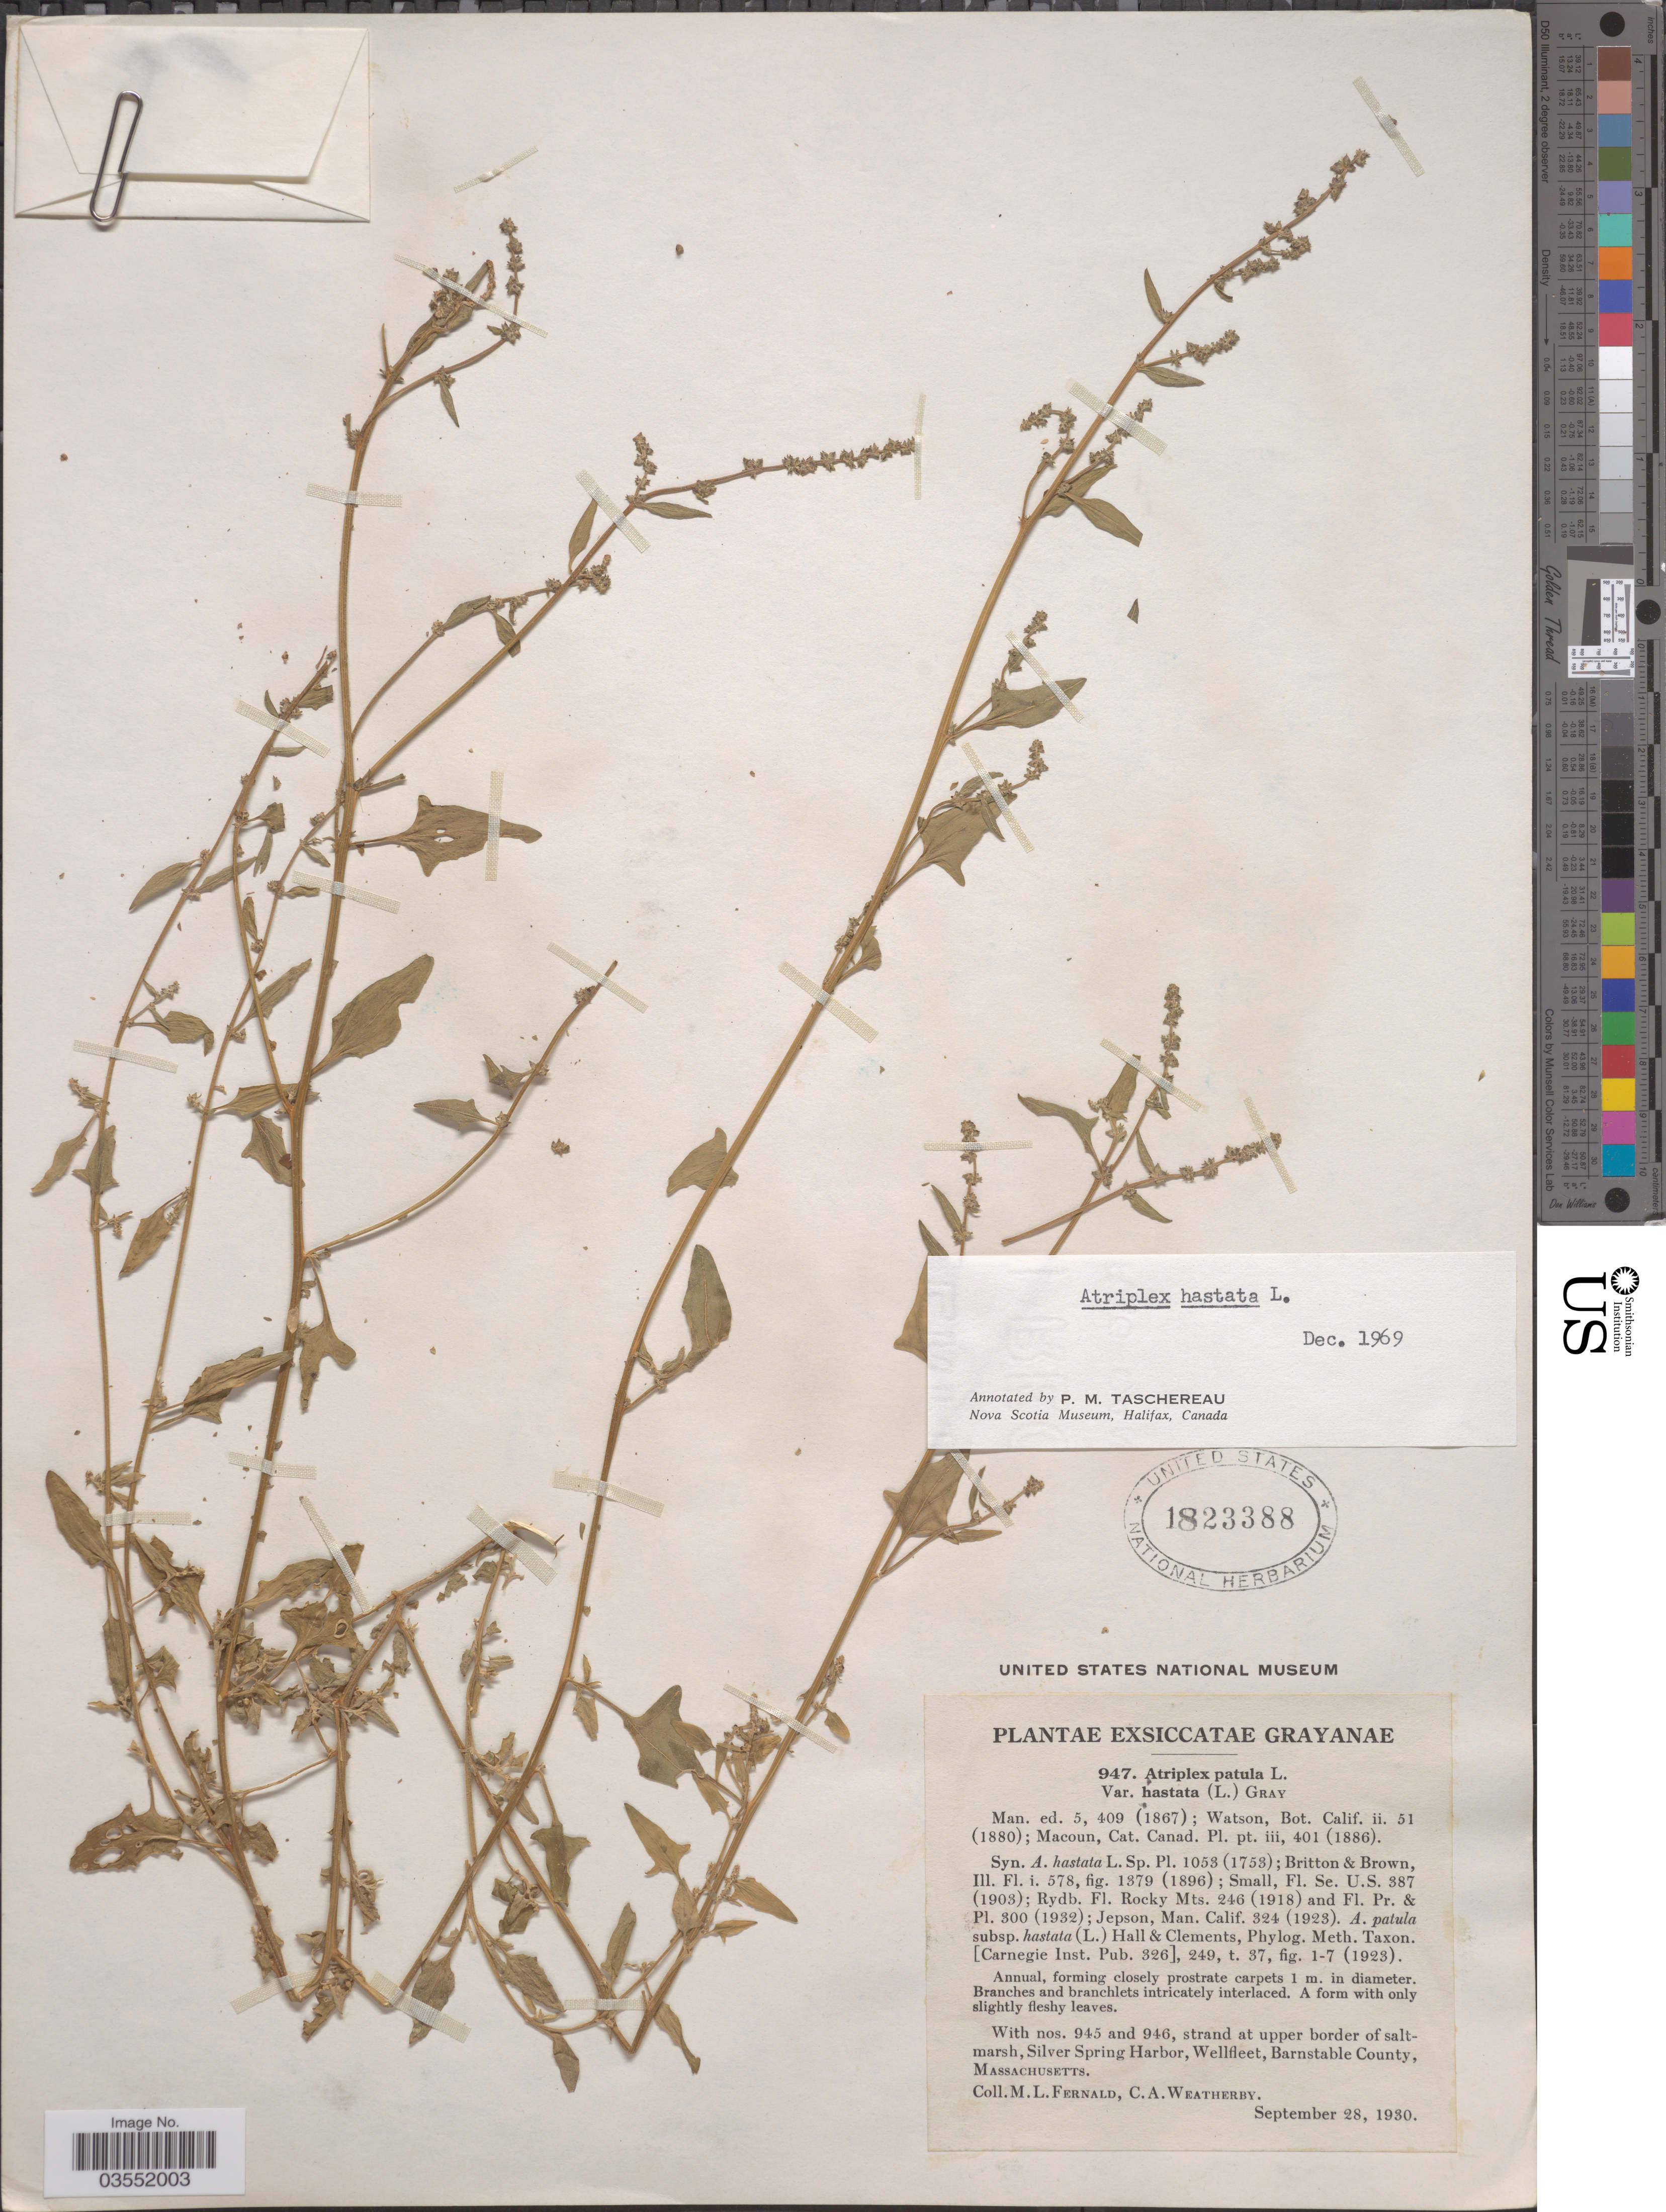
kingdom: Plantae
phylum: Tracheophyta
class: Magnoliopsida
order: Caryophyllales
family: Amaranthaceae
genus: Atriplex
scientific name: Atriplex hastata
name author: L.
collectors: M. L. Fernald & C. A. Weatherby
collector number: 947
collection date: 1930-09-28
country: United States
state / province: Massachusetts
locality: Strand at upper border of saltmarsh, Silver Spring Harbor, Wellfleet, Barnstable County.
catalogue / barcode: US 1823388